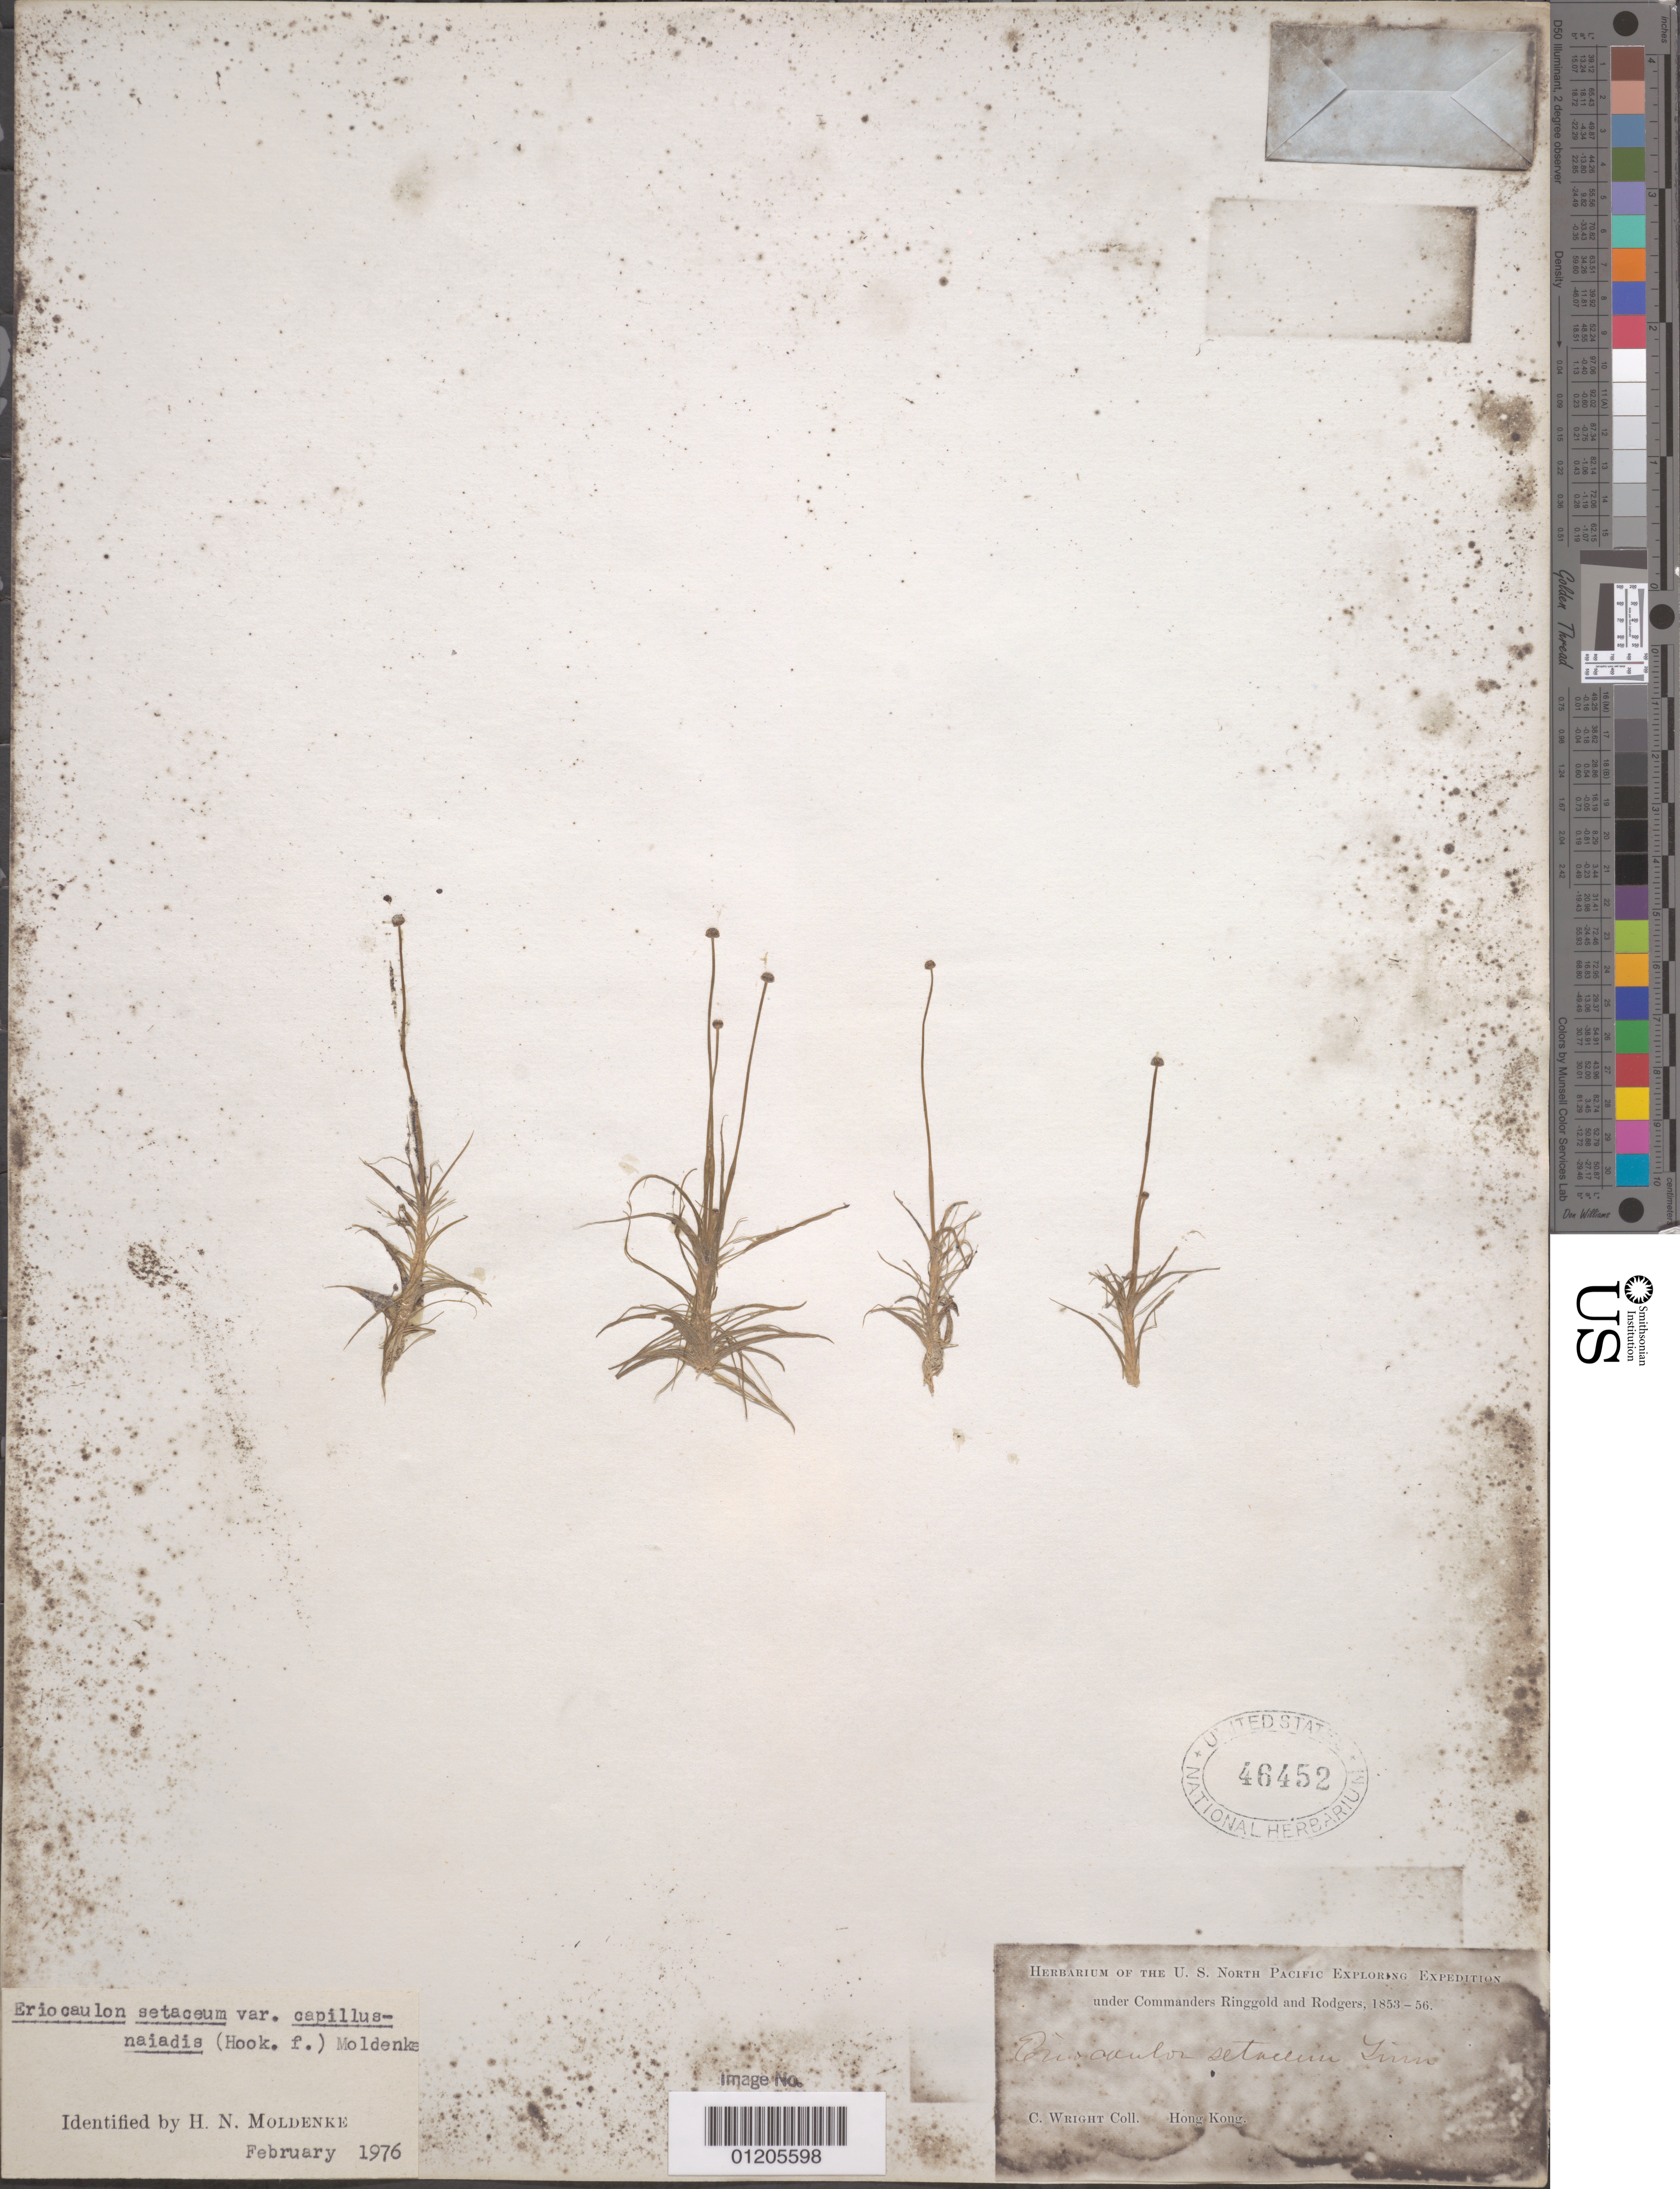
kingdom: Plantae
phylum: Tracheophyta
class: Liliopsida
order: Poales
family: Eriocaulaceae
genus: Eriocaulon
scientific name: Eriocaulon setaceum var. capillusnaiadis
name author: (Hook. f.) Moldenke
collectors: C. Wright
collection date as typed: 1853 to -- -- 1856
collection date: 1853/1856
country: China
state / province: Hong Kong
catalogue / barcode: US 46452